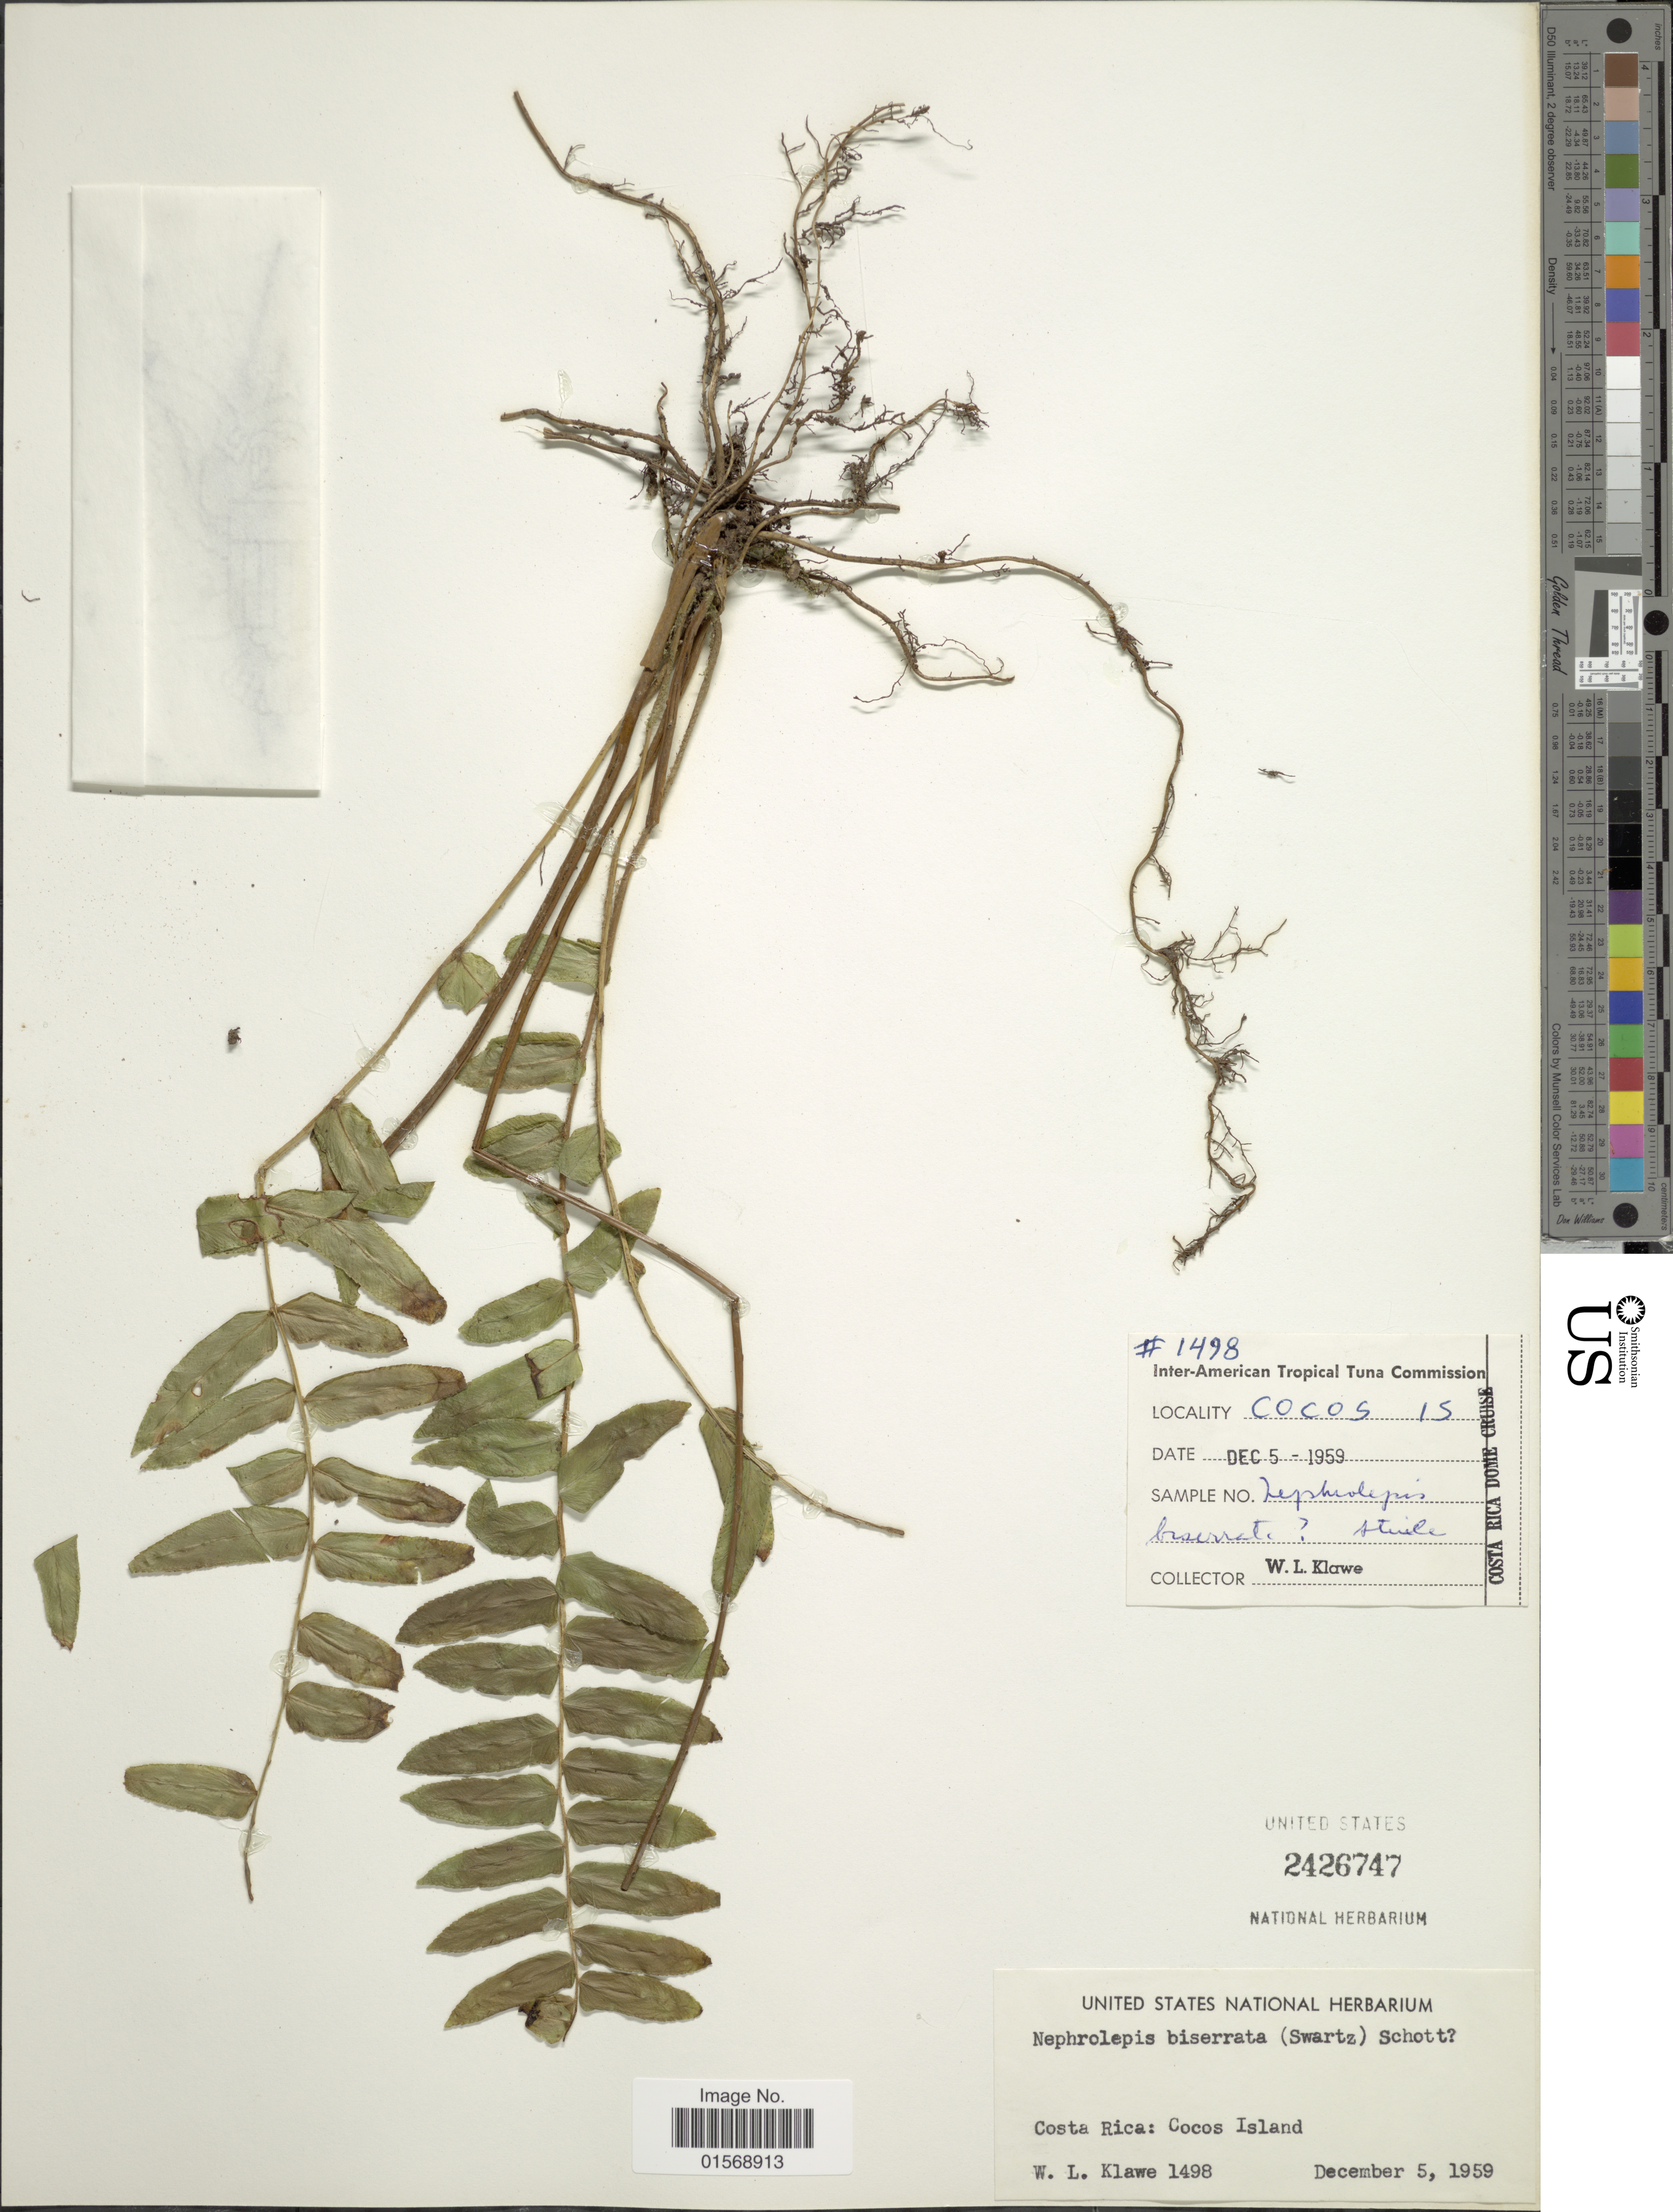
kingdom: Plantae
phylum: Tracheophyta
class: Polypodiopsida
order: Polypodiales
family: Nephrolepidaceae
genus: Nephrolepis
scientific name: Nephrolepis biserrata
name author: (Sw.) Schott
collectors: W. Klawe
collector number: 1498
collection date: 1959-12-05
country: Costa Rica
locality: Costa Rica: Cocos Island.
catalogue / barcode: US 2426747